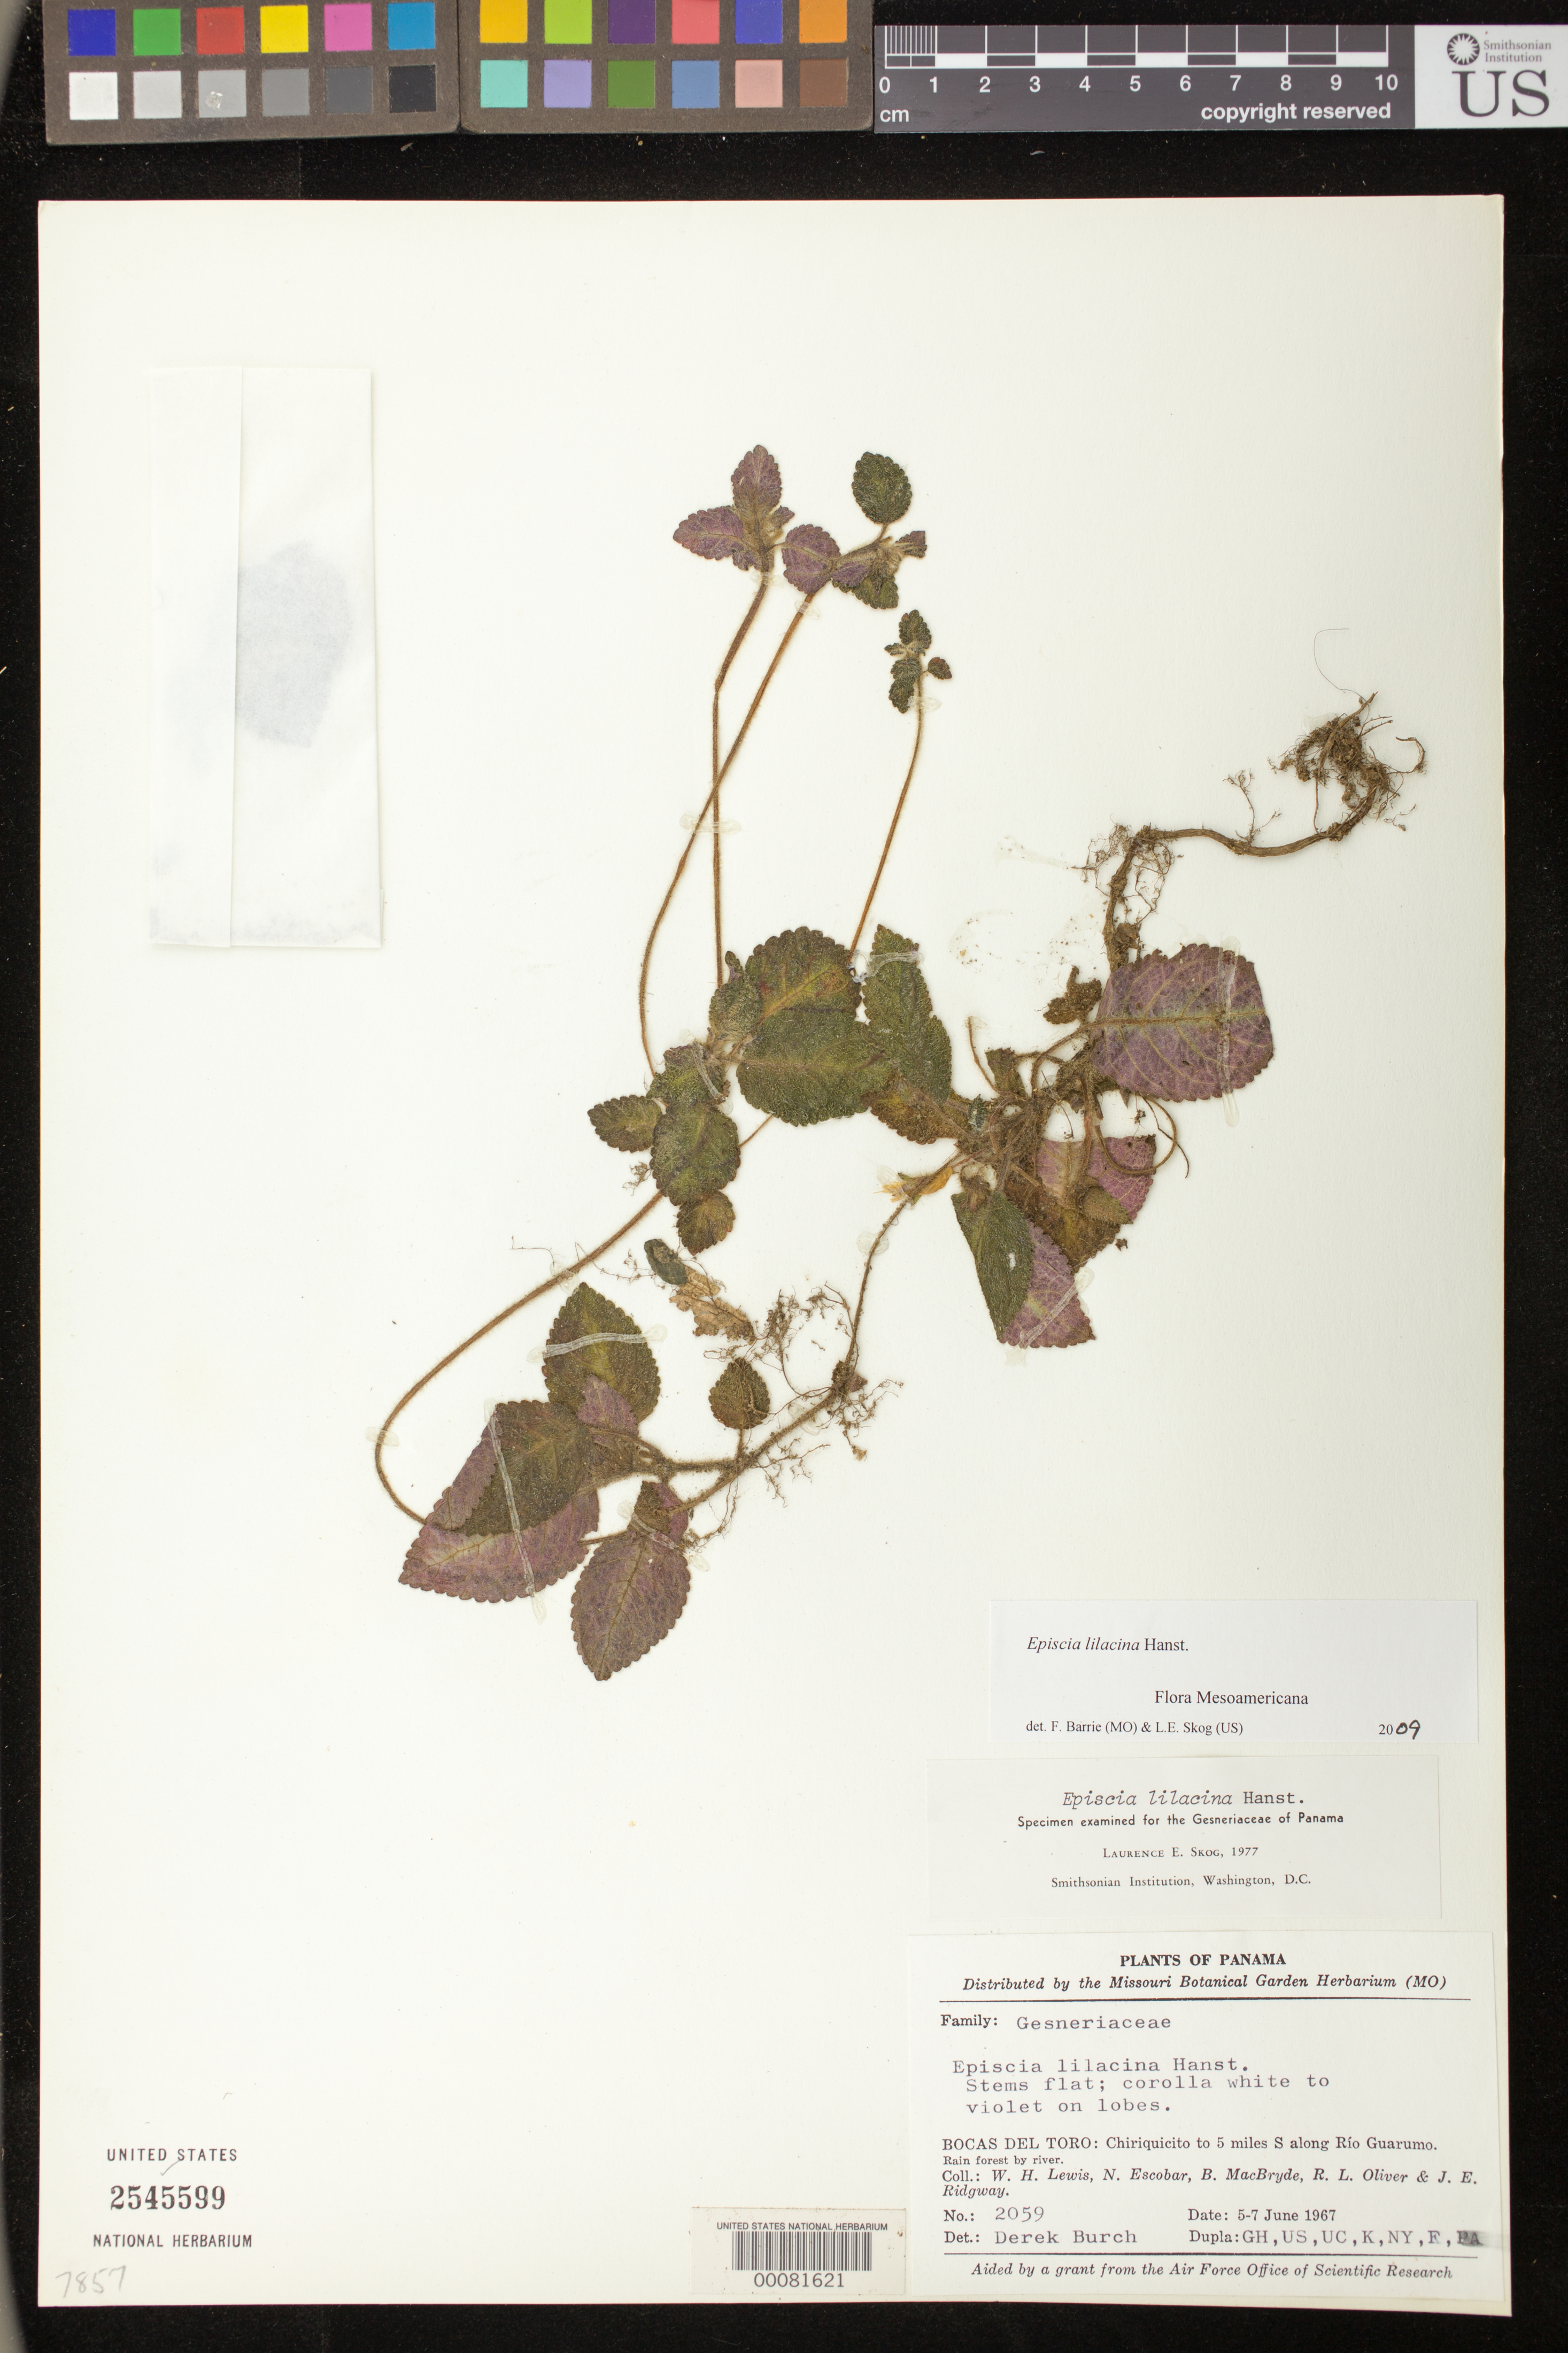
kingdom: Plantae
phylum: Tracheophyta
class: Magnoliopsida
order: Lamiales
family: Gesneriaceae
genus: Episcia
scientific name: Episcia lilacina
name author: Hanst.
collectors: W. H. Lewis & et al.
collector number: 2059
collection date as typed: Jun 1967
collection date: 1967-06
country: Panama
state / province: Bocas del Toro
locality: Chiriquicito to 5 mi S along Rio Guarmo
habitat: Rain forest by river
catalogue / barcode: US 2545599